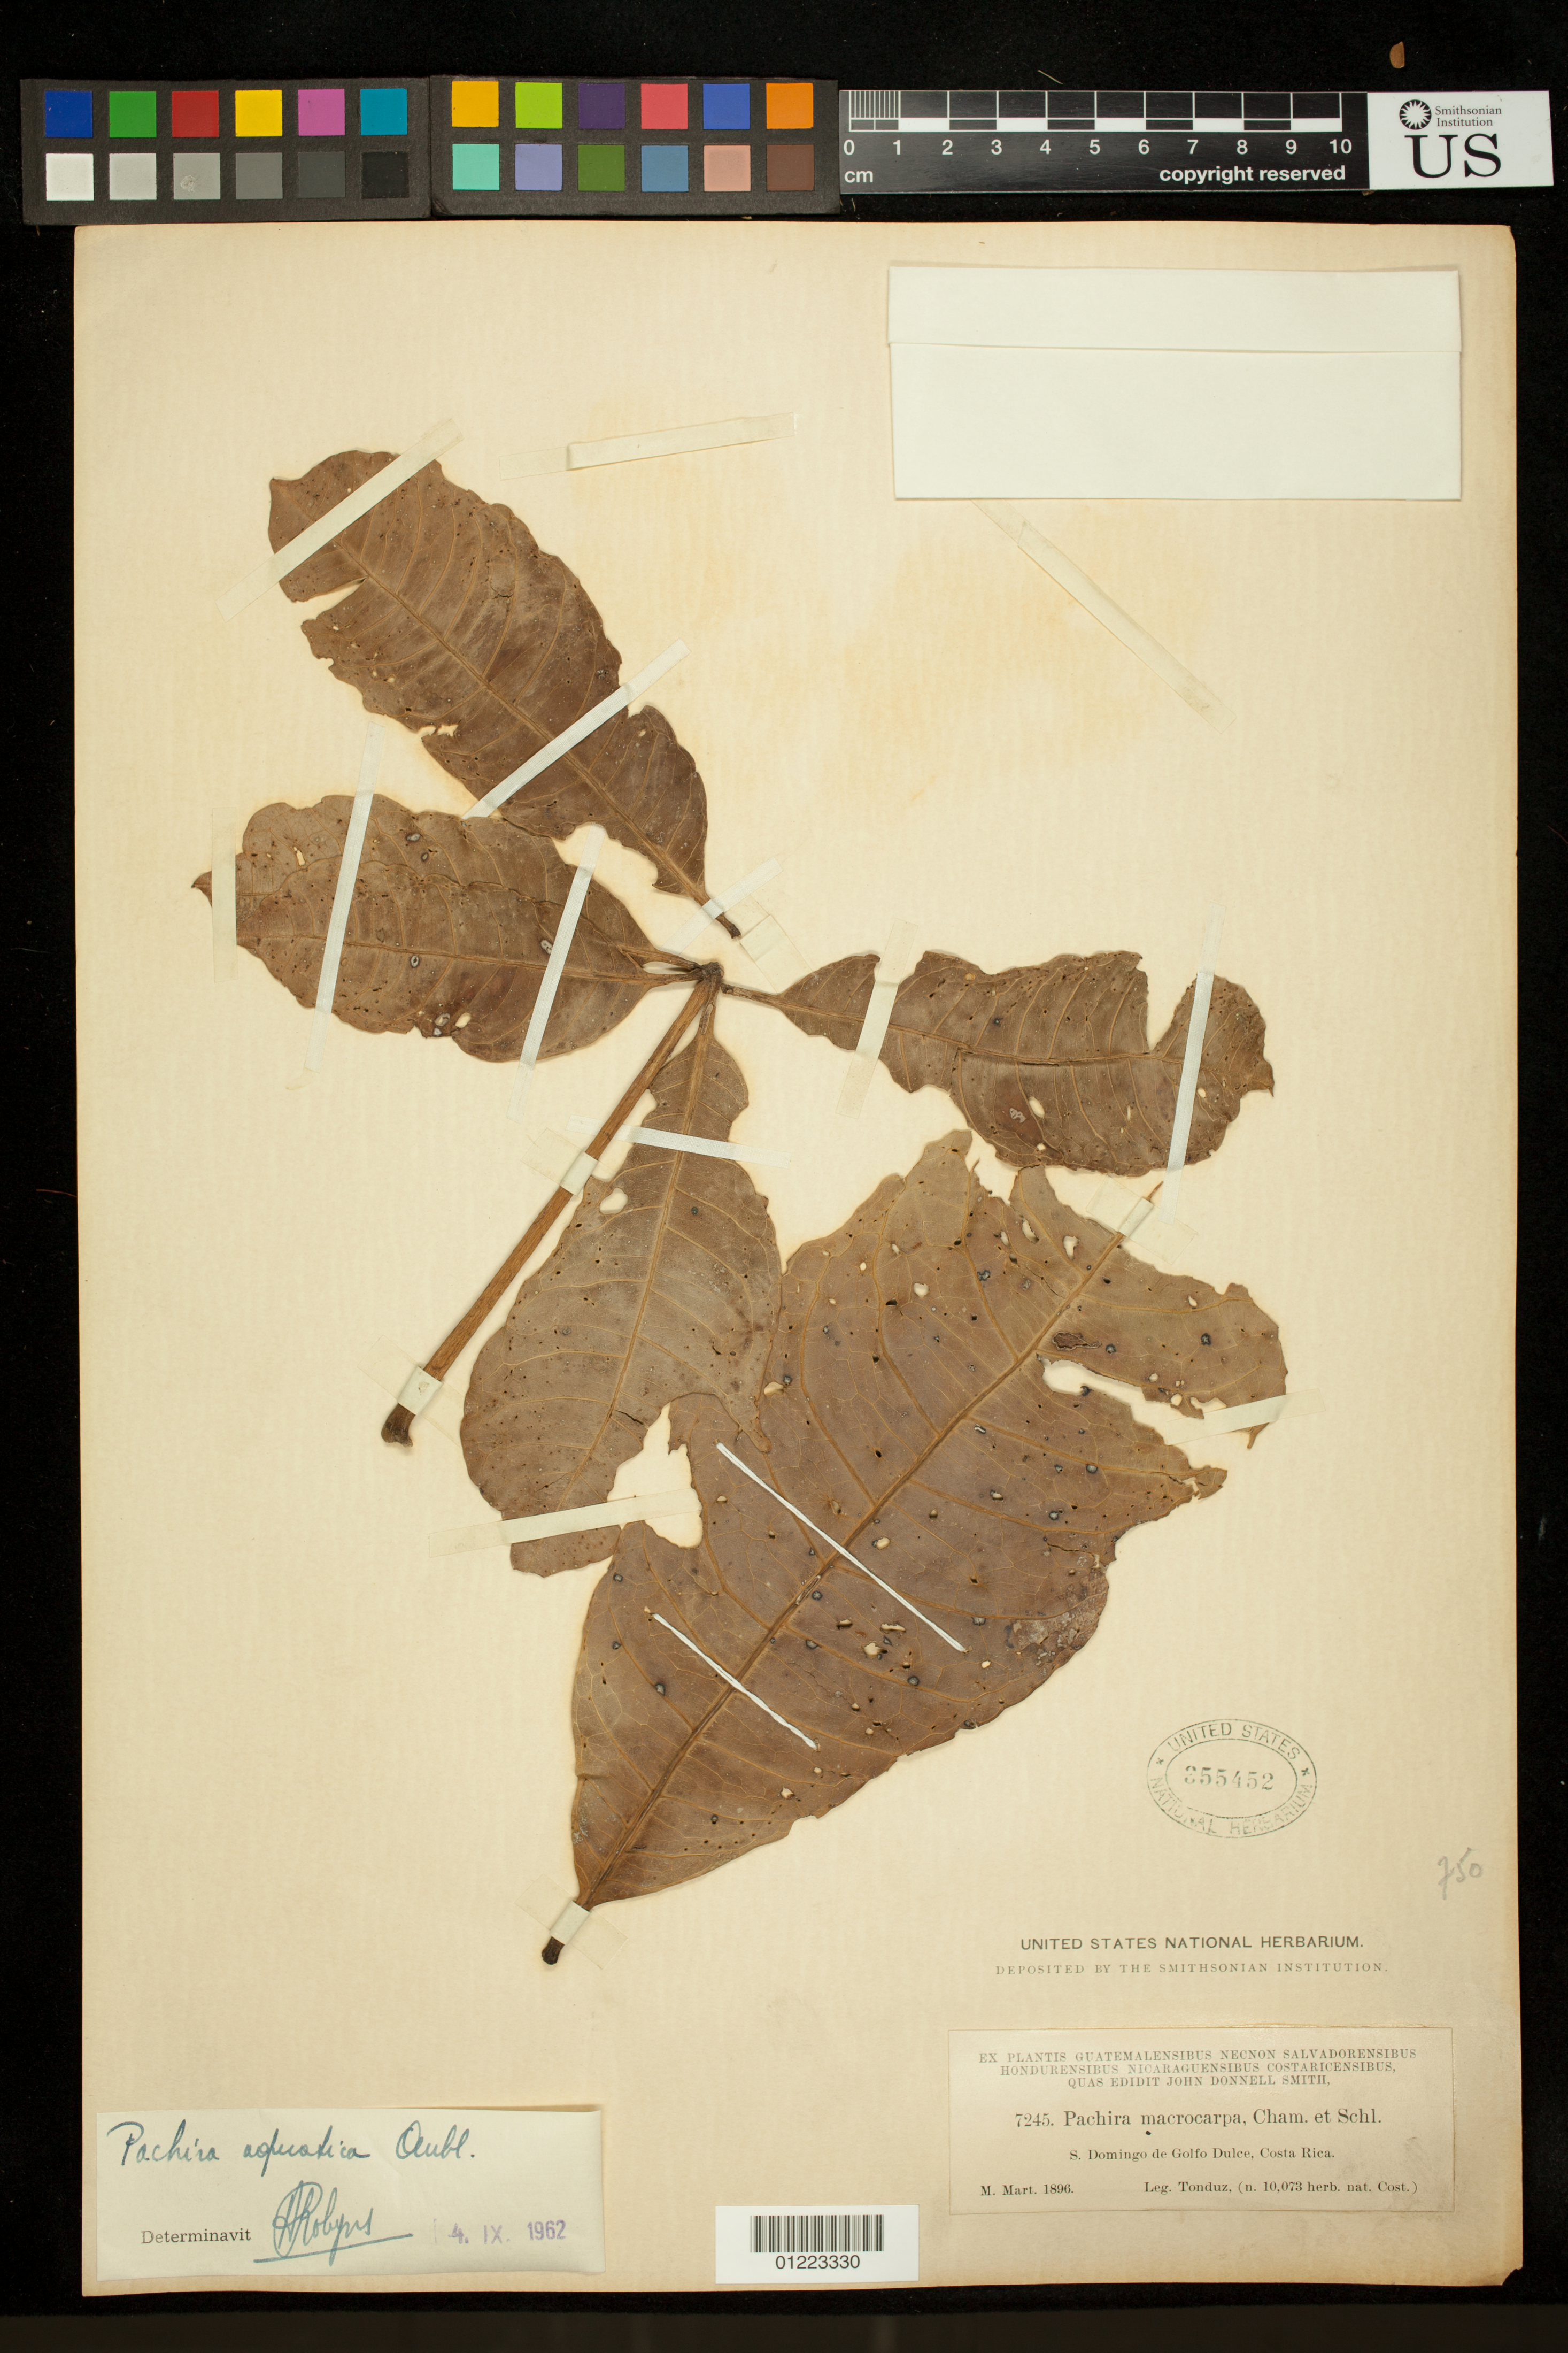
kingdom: Plantae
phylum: Tracheophyta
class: Magnoliopsida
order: Malvales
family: Malvaceae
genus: Pachira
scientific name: Pachira aquatica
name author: Aubl.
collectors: A. Tonduz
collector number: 7245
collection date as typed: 1896-03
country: Costa Rica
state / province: Puntarenas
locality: S. Domingo de Golfo Dulce, Costa Rica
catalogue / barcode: US 355452